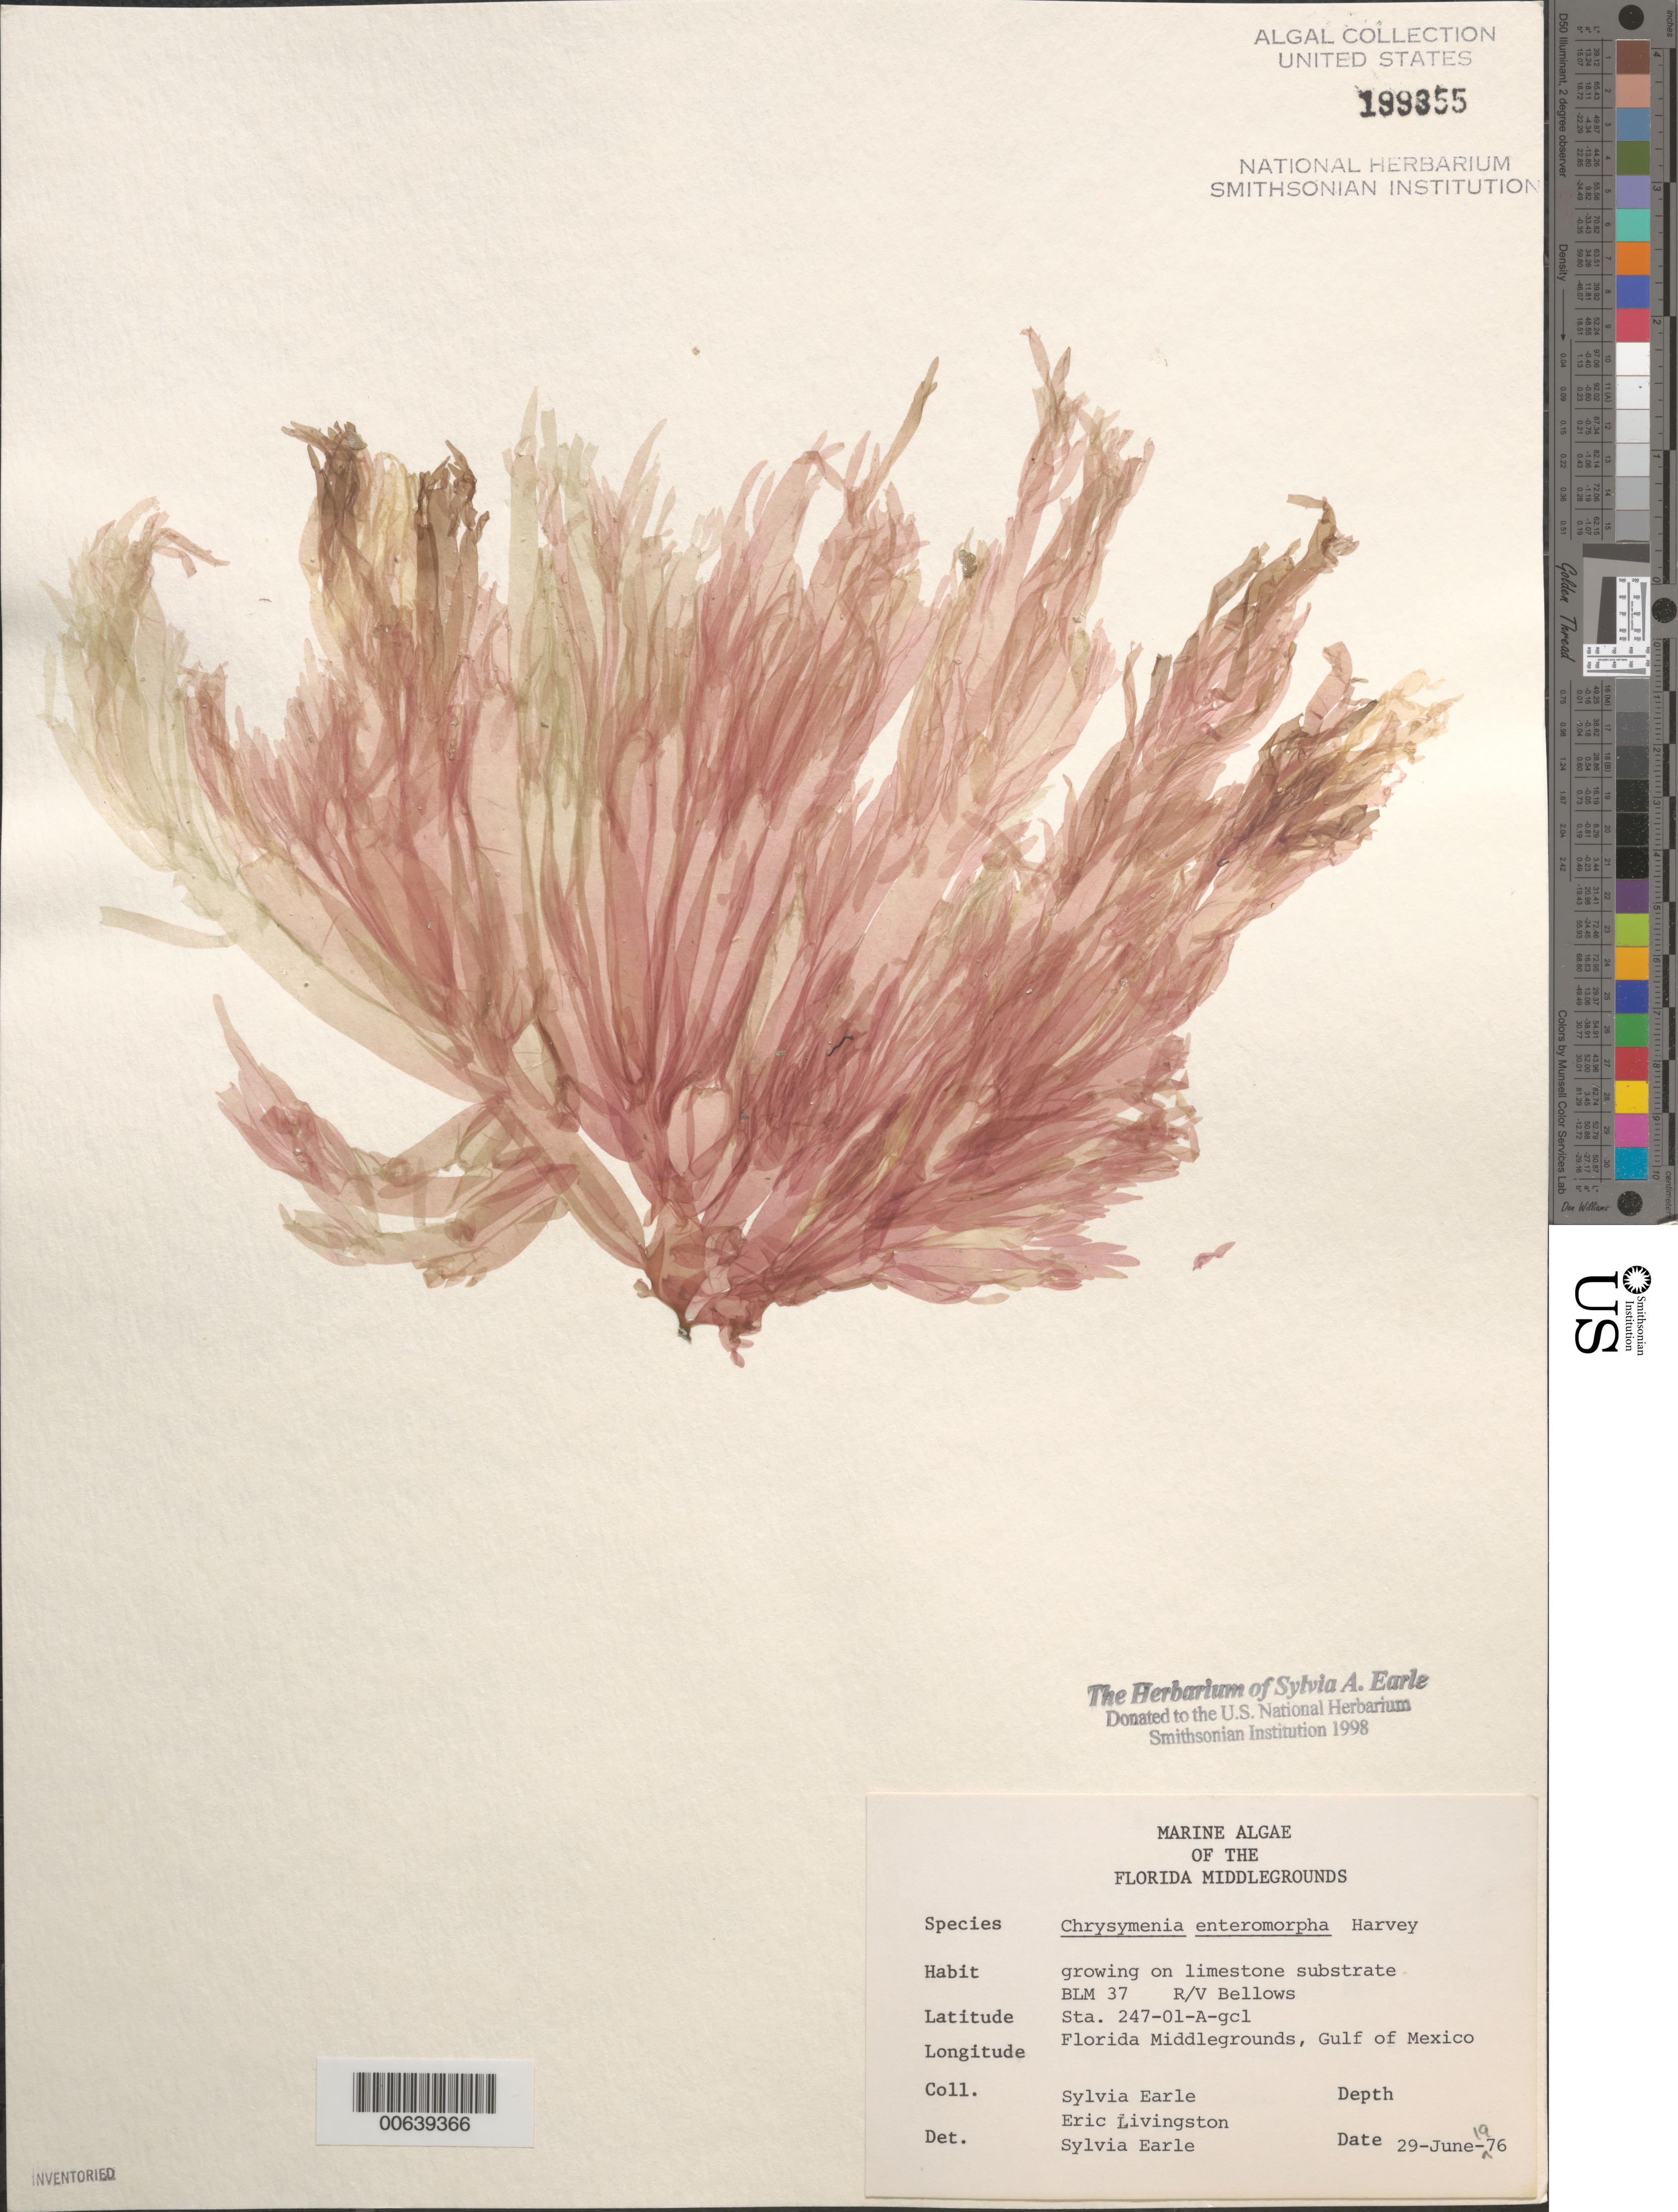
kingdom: Plantae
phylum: Rhodophyta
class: Florideophyceae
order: Rhodymeniales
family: Rhodymeniaceae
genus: Botryocladia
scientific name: Botryocladia enteromorpha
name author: (Harv.) W.E. Schmidt et al. in W.E. Schmidt et al.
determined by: Algae name updating Project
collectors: S. A. Earle & E. Livingston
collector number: Station 247-01-a-gc1 & BLM 37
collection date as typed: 29 Jun 1976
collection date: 1976-06-29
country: United States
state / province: Florida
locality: Florida Middle Grounds, Gulf of Mexico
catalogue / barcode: US 199355